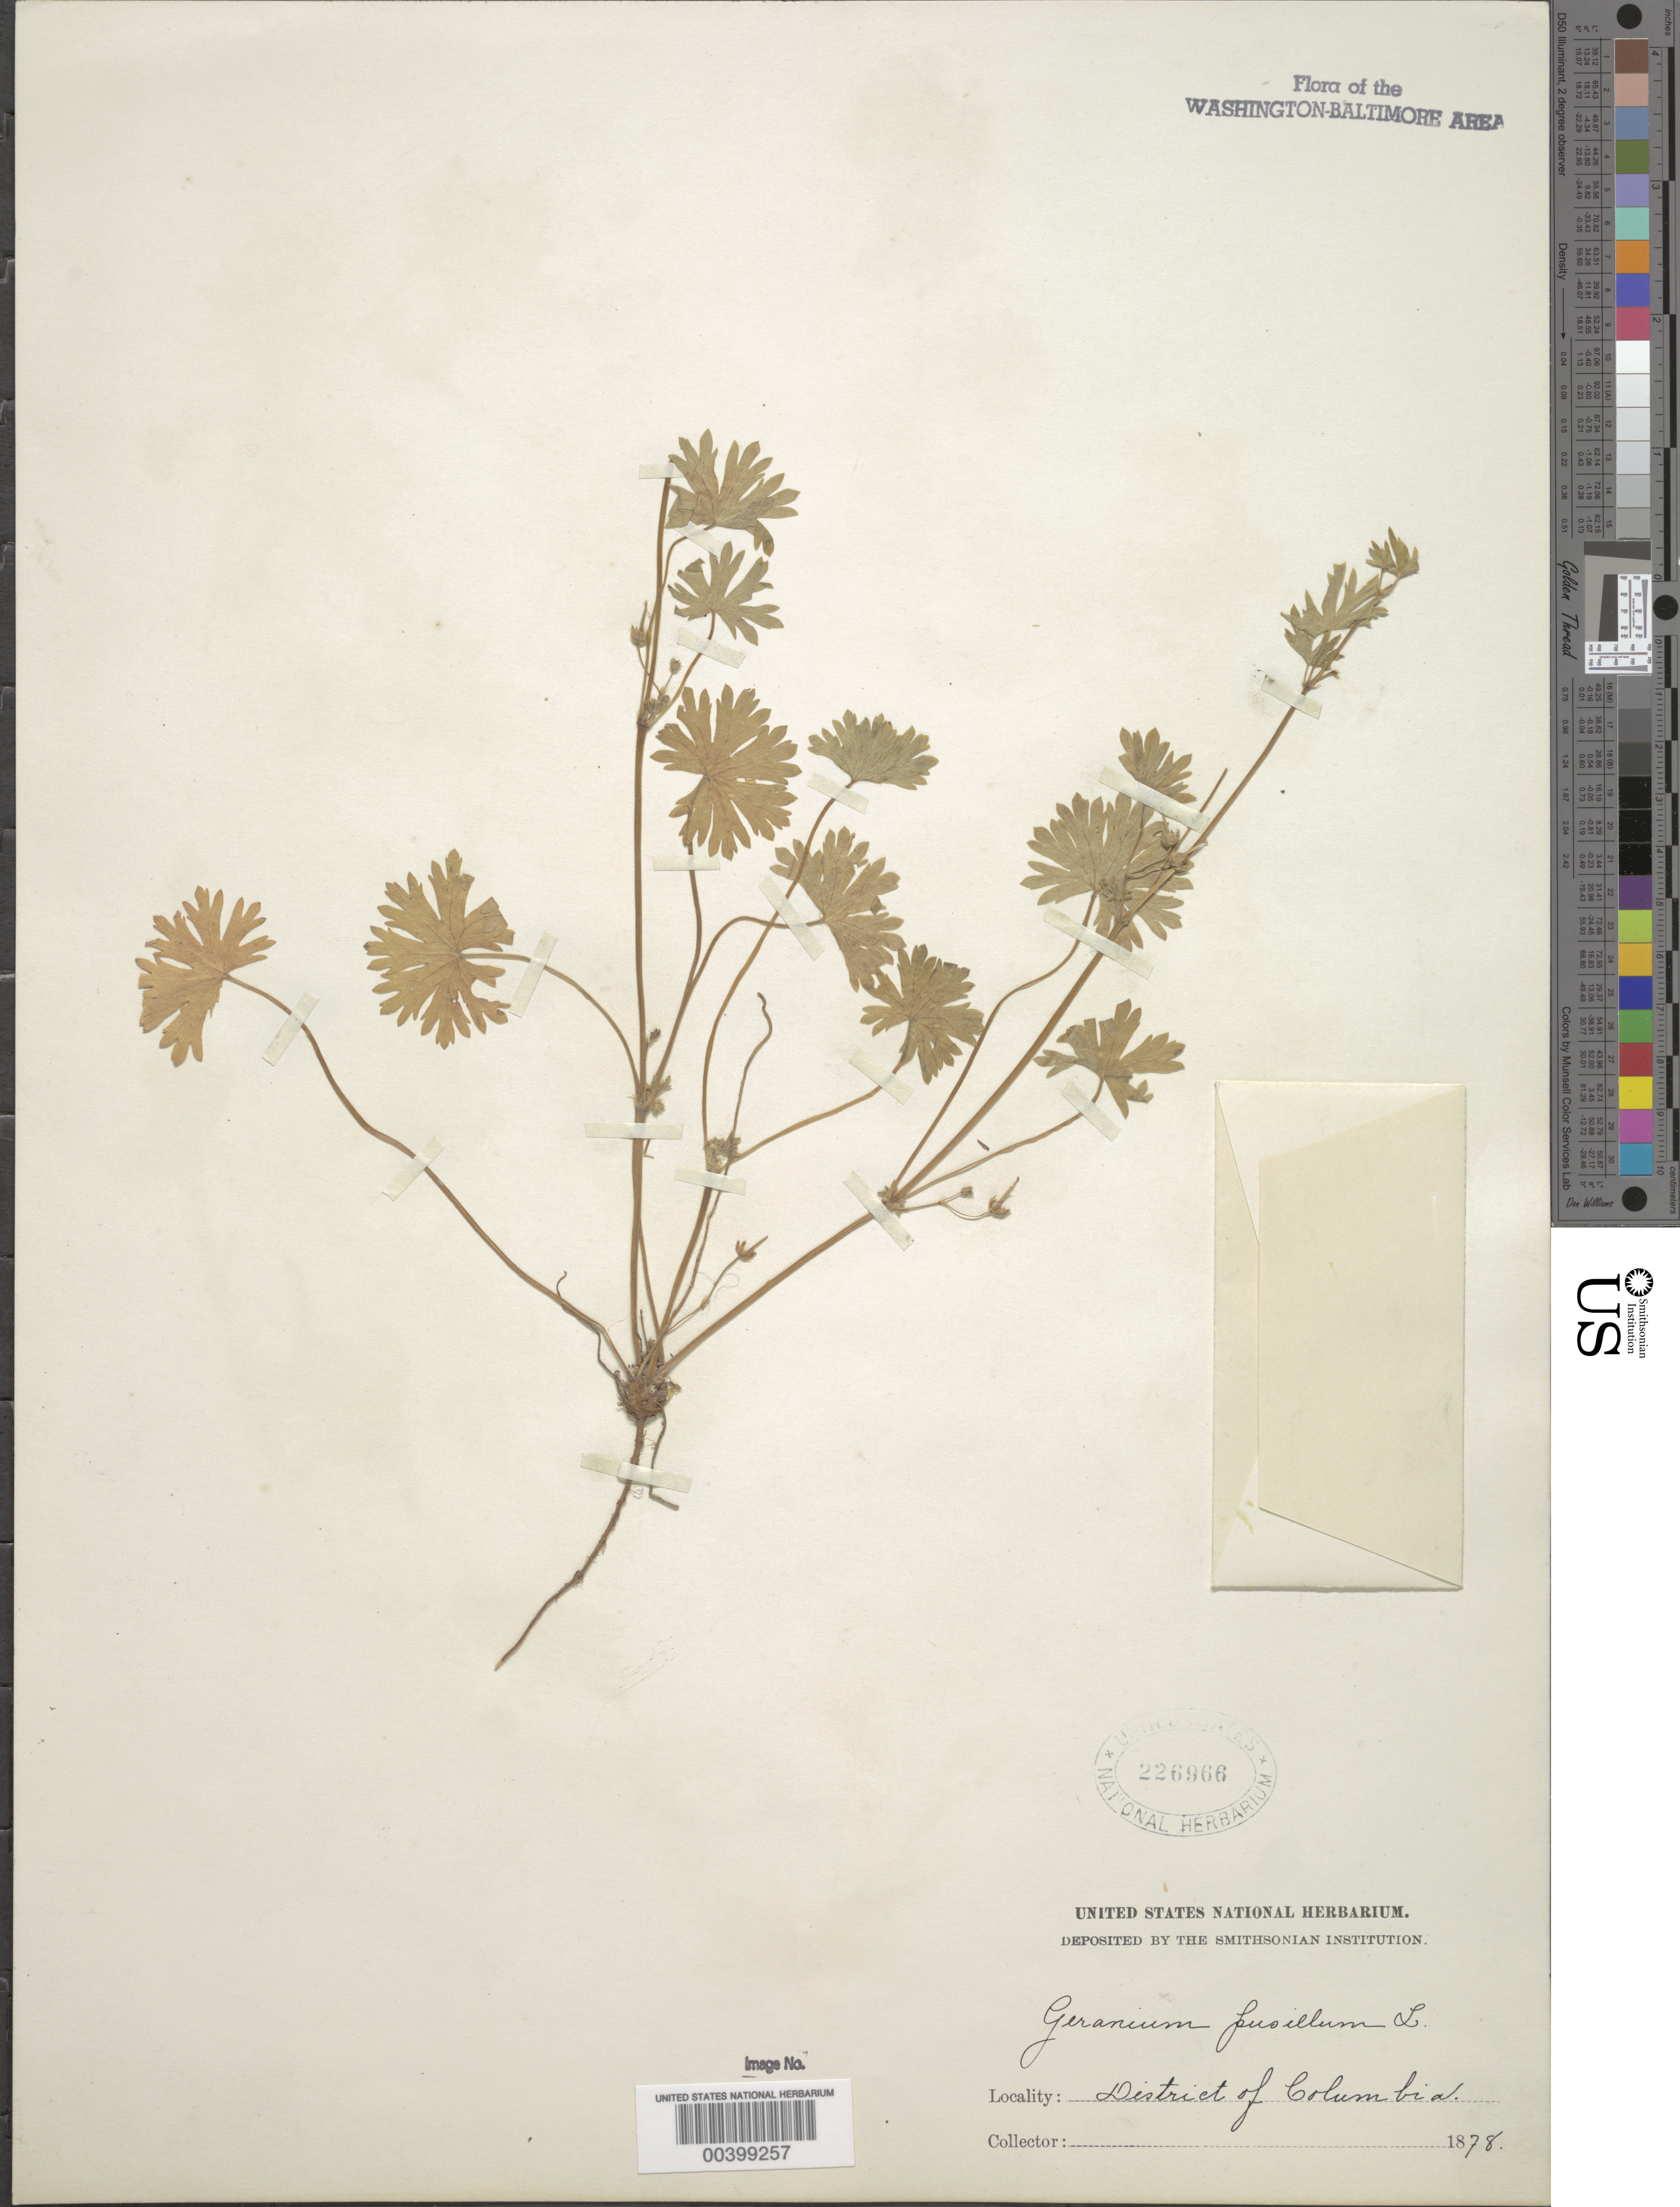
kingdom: Plantae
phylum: Tracheophyta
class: Magnoliopsida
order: Geraniales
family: Geraniaceae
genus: Geranium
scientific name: Geranium pusillum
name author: L.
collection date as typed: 1878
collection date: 1878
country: United States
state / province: District of Columbia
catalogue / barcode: US 226966